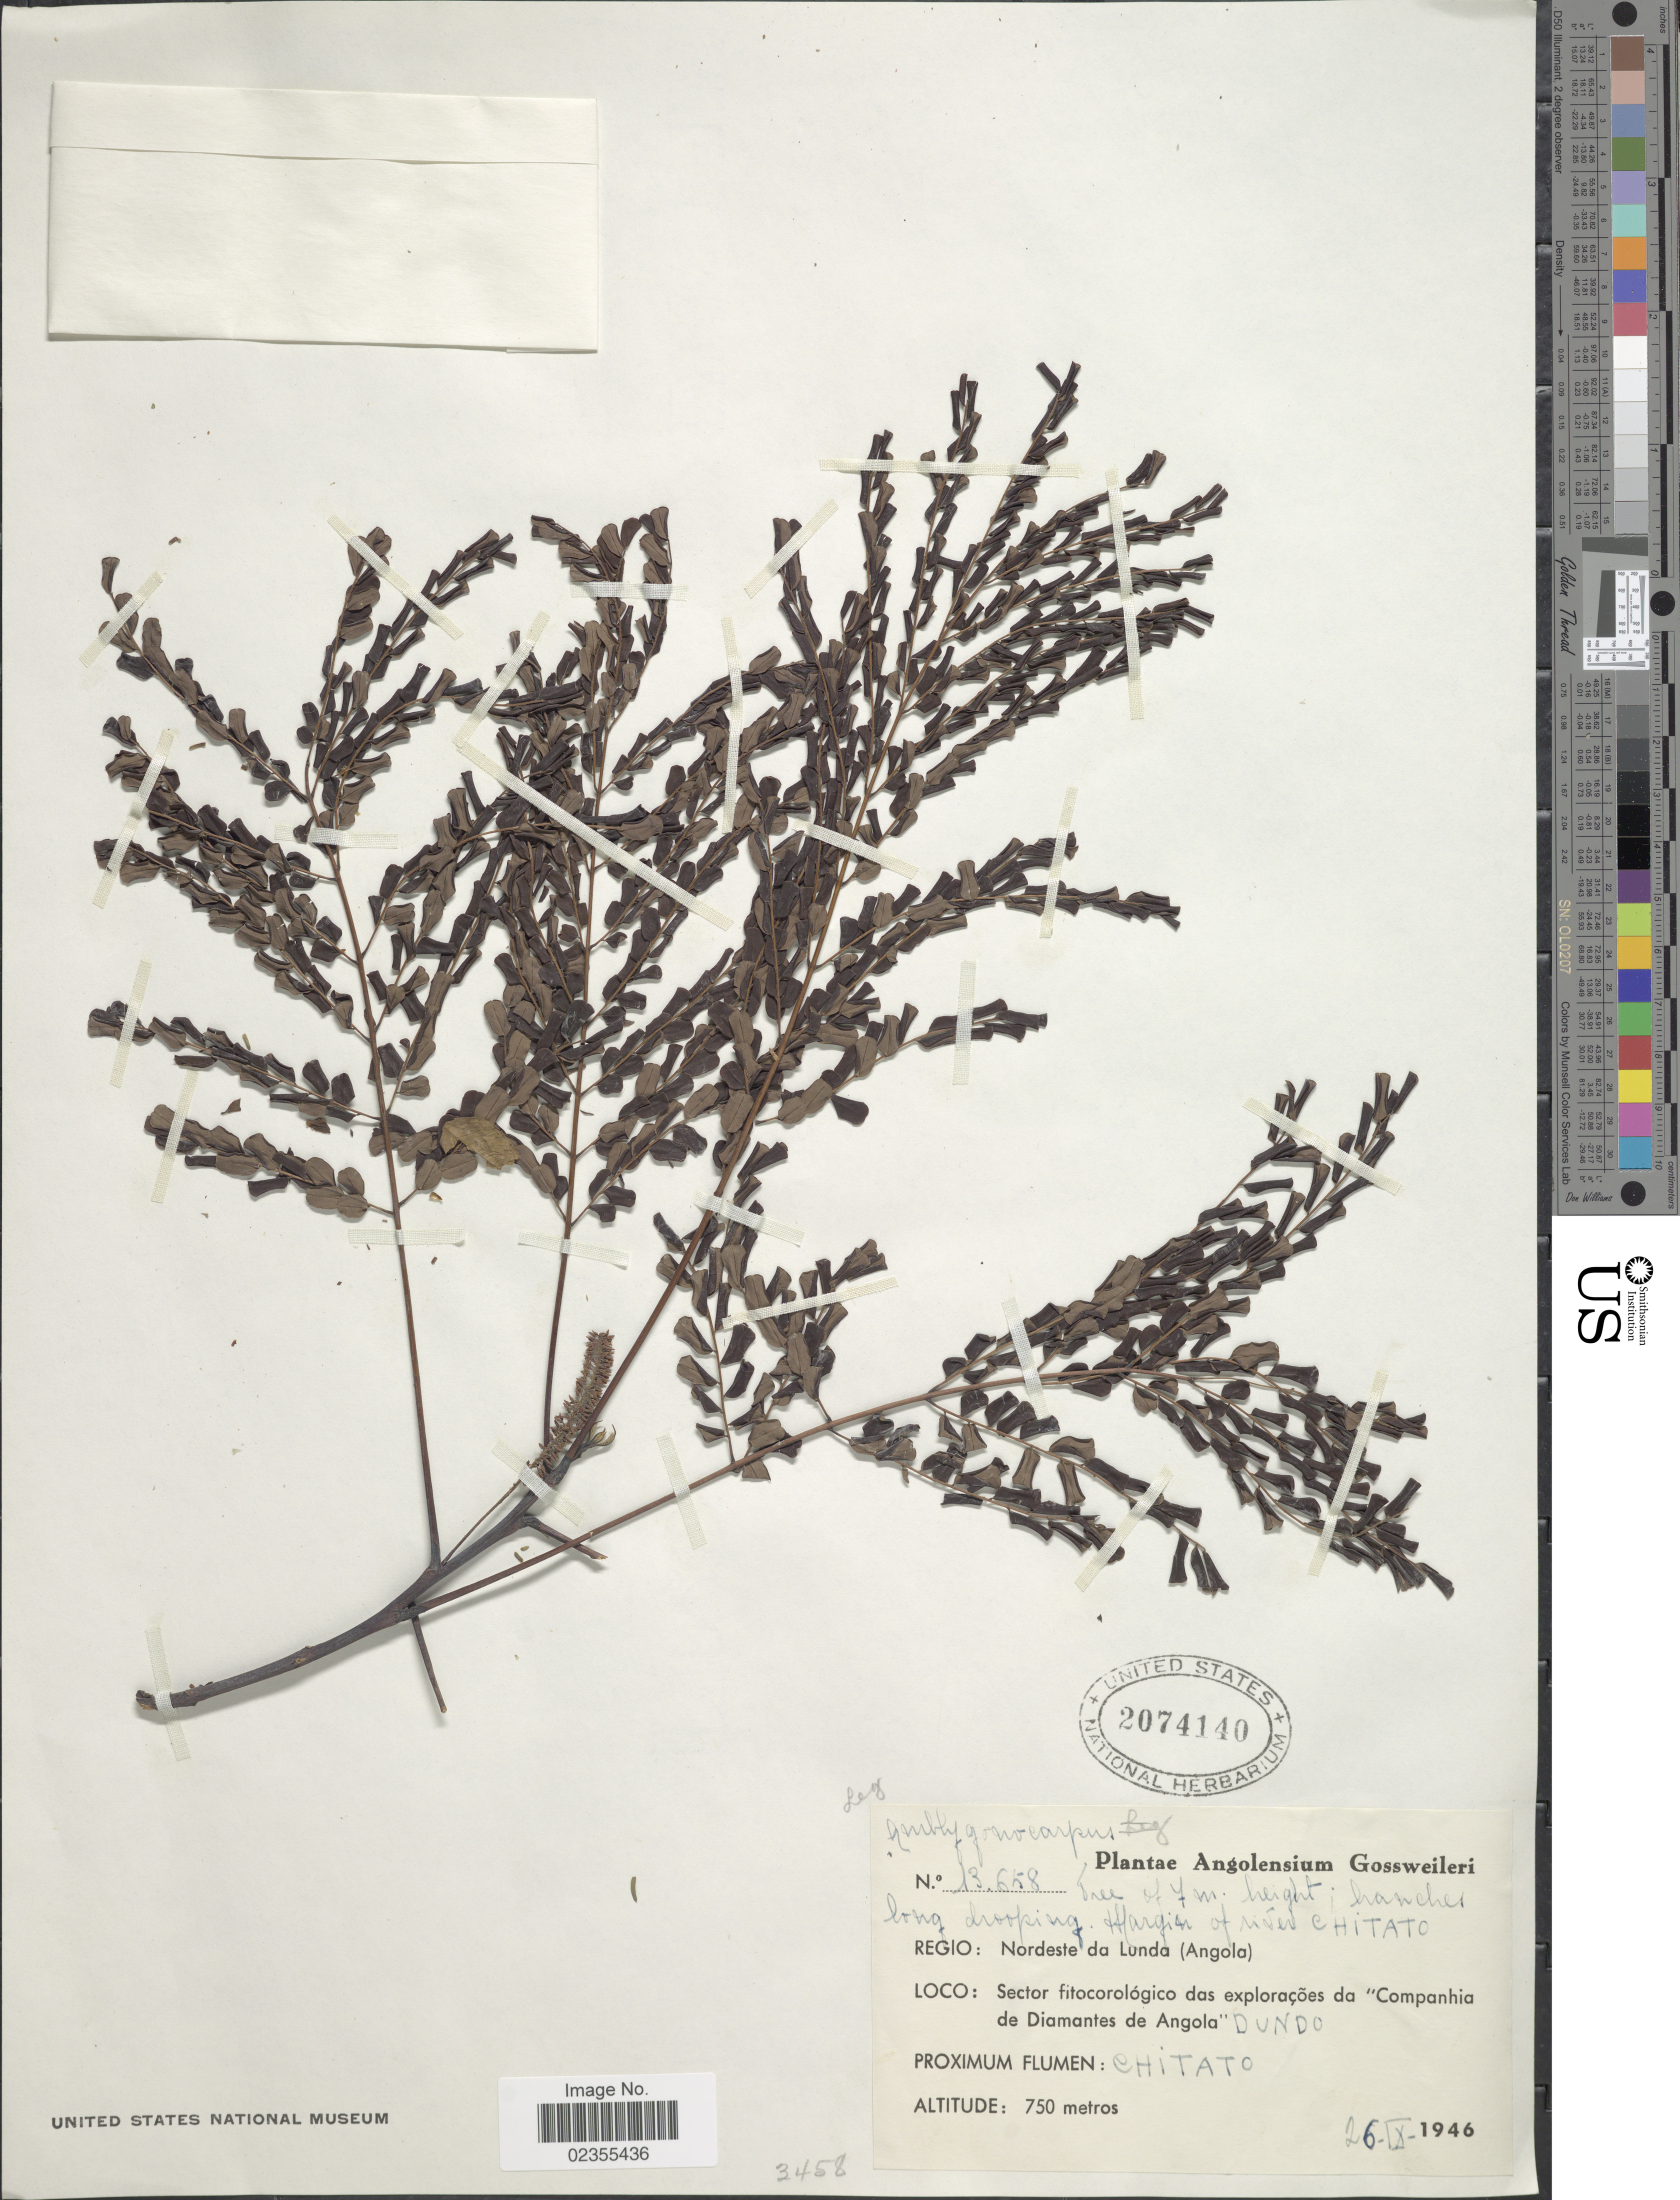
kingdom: Plantae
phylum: Tracheophyta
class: Magnoliopsida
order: Fabales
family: Fabaceae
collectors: -. Gossweiler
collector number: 13658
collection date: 1946-09-26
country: Angola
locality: Regio: Nordeste da Lunda, Sector fitocorológico das explorações da 'Companhia de Diamantes de Angola' Dundo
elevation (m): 750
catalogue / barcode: US 2074140